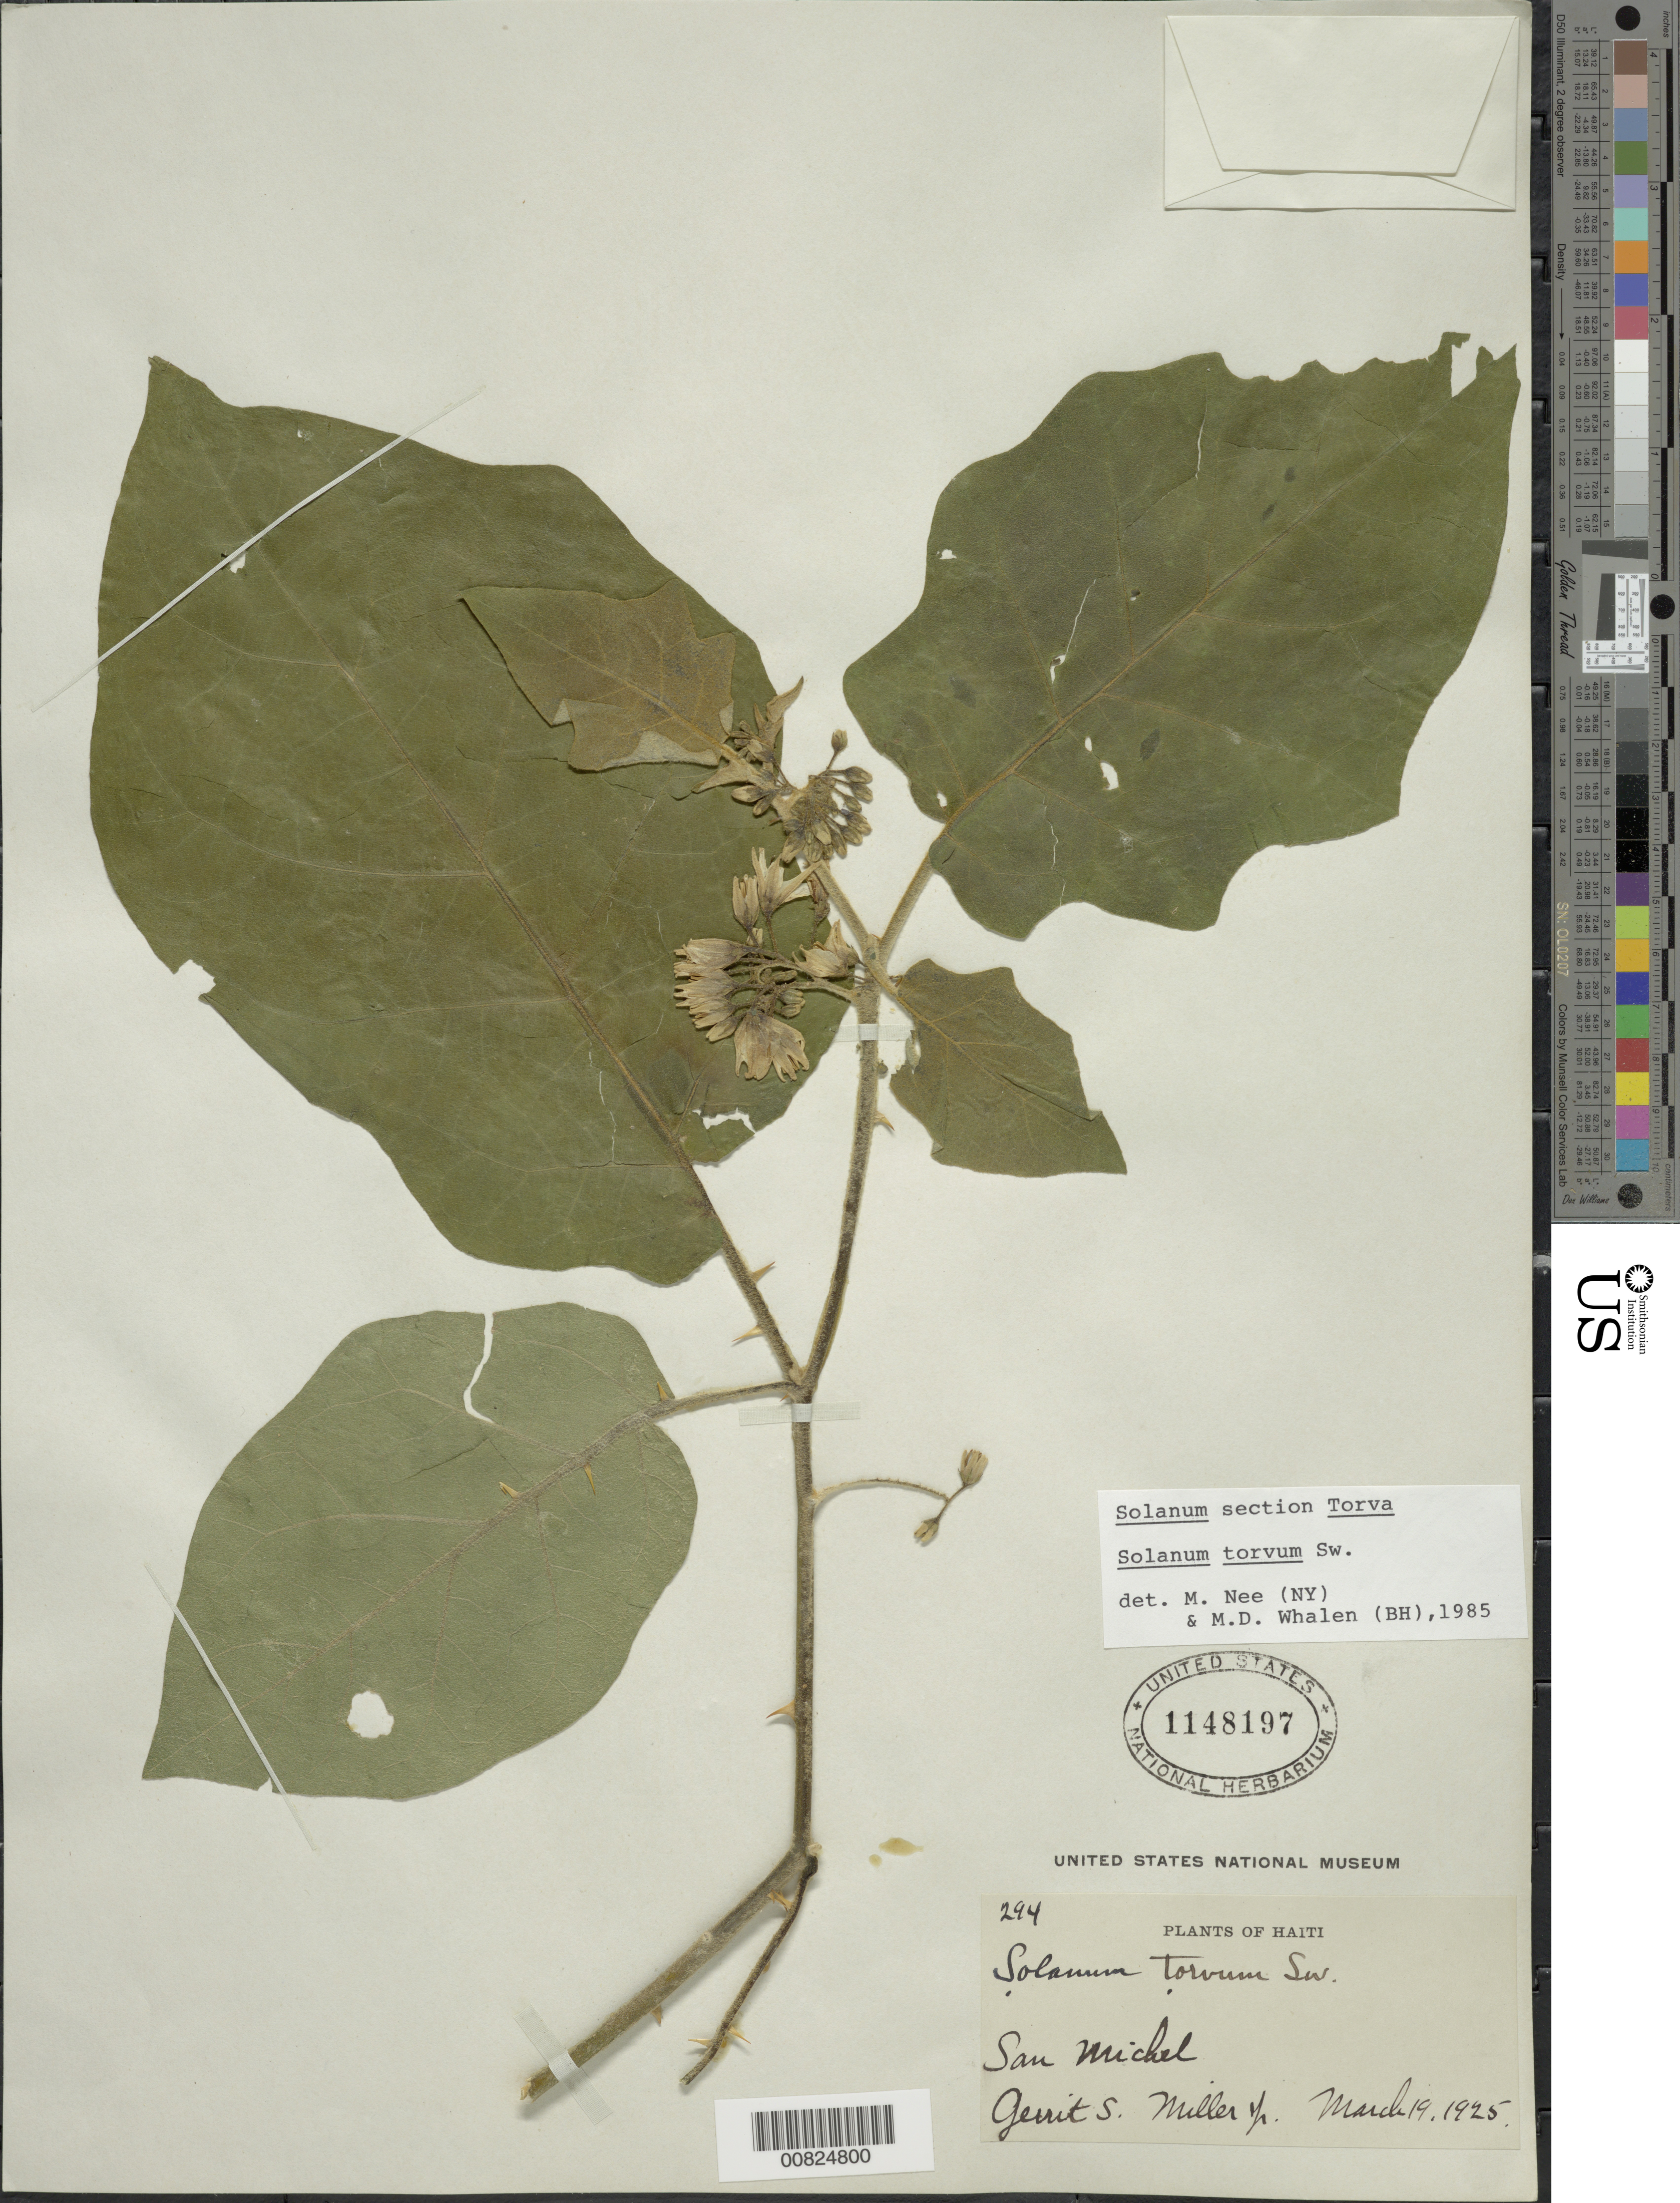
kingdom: Plantae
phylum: Tracheophyta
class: Magnoliopsida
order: Solanales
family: Solanaceae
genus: Solanum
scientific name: Solanum torvum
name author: Sw.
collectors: G. S. Miller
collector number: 294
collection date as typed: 19 Mar 1925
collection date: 1925-03-19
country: Haiti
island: Hispaniola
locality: San Michel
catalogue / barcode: US 1148197